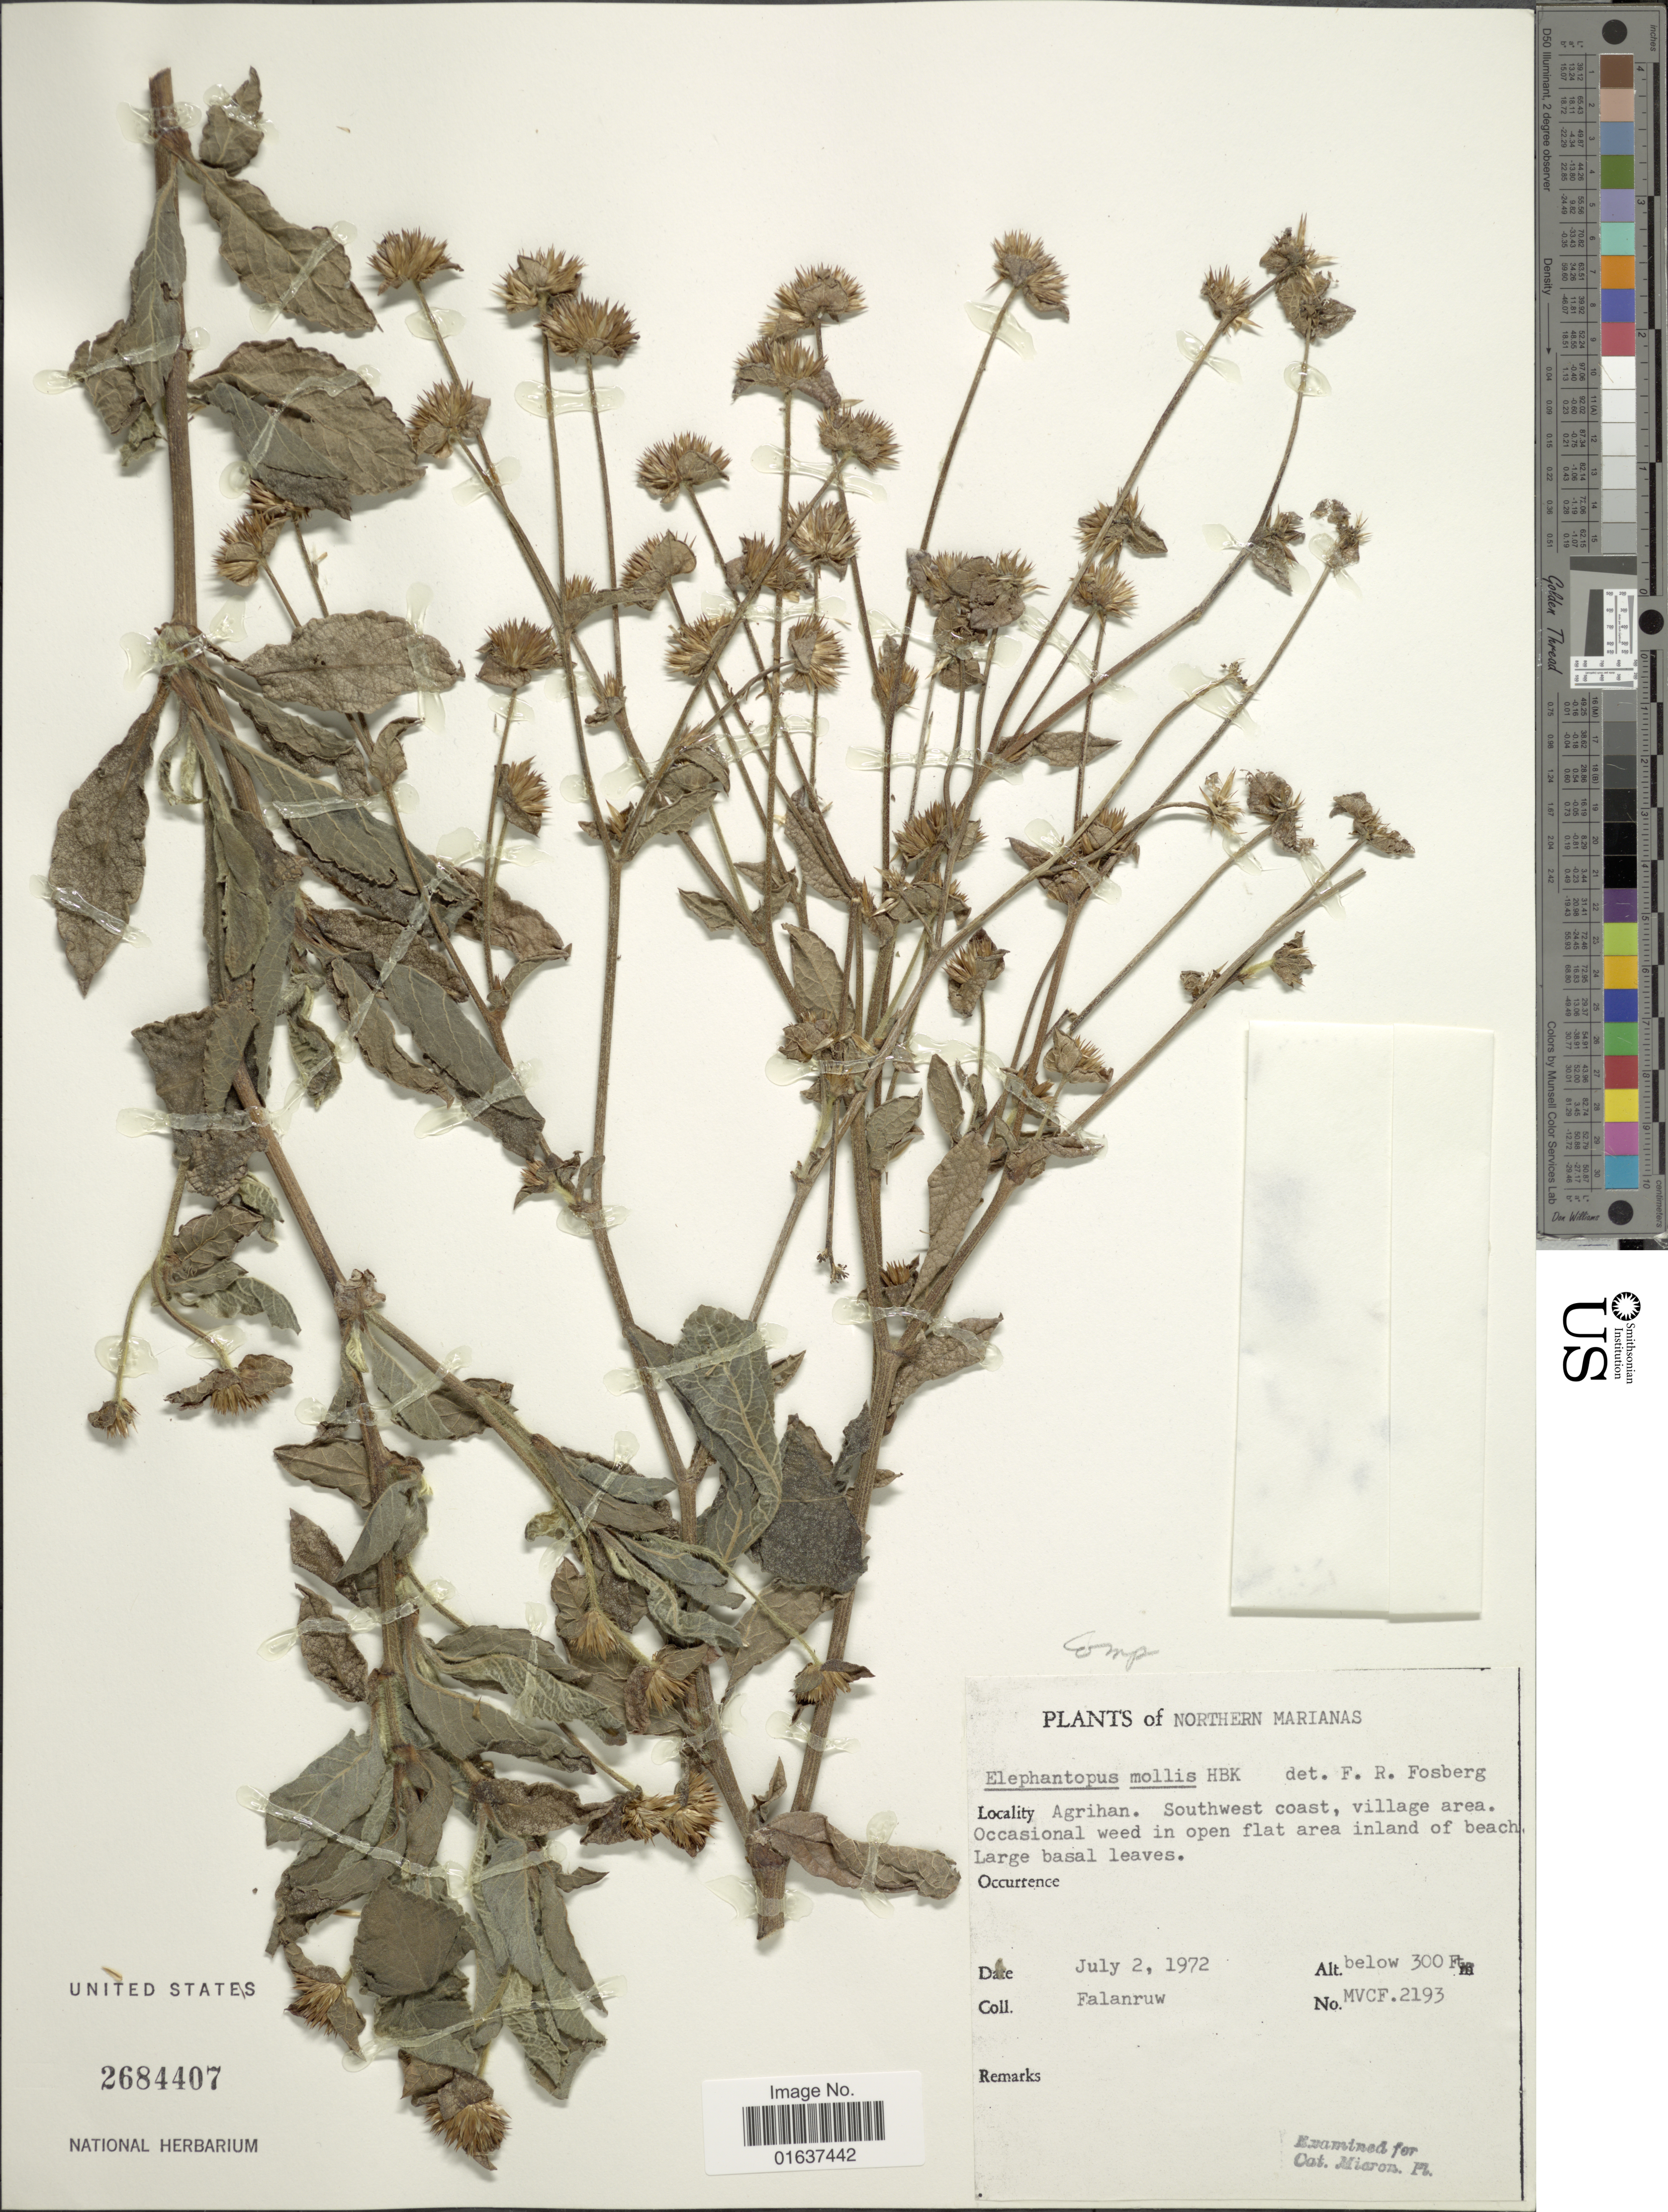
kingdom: Plantae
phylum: Tracheophyta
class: Magnoliopsida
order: Asterales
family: Asteraceae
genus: Elephantopus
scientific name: Elephantopus mollis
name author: Kunth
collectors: Falanruw, --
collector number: MVCF 2193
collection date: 1972-07-02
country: Northern Mariana Islands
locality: Northern Marianas. Agrihan. Southwest coast. village area.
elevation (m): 914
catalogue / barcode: US 2684407